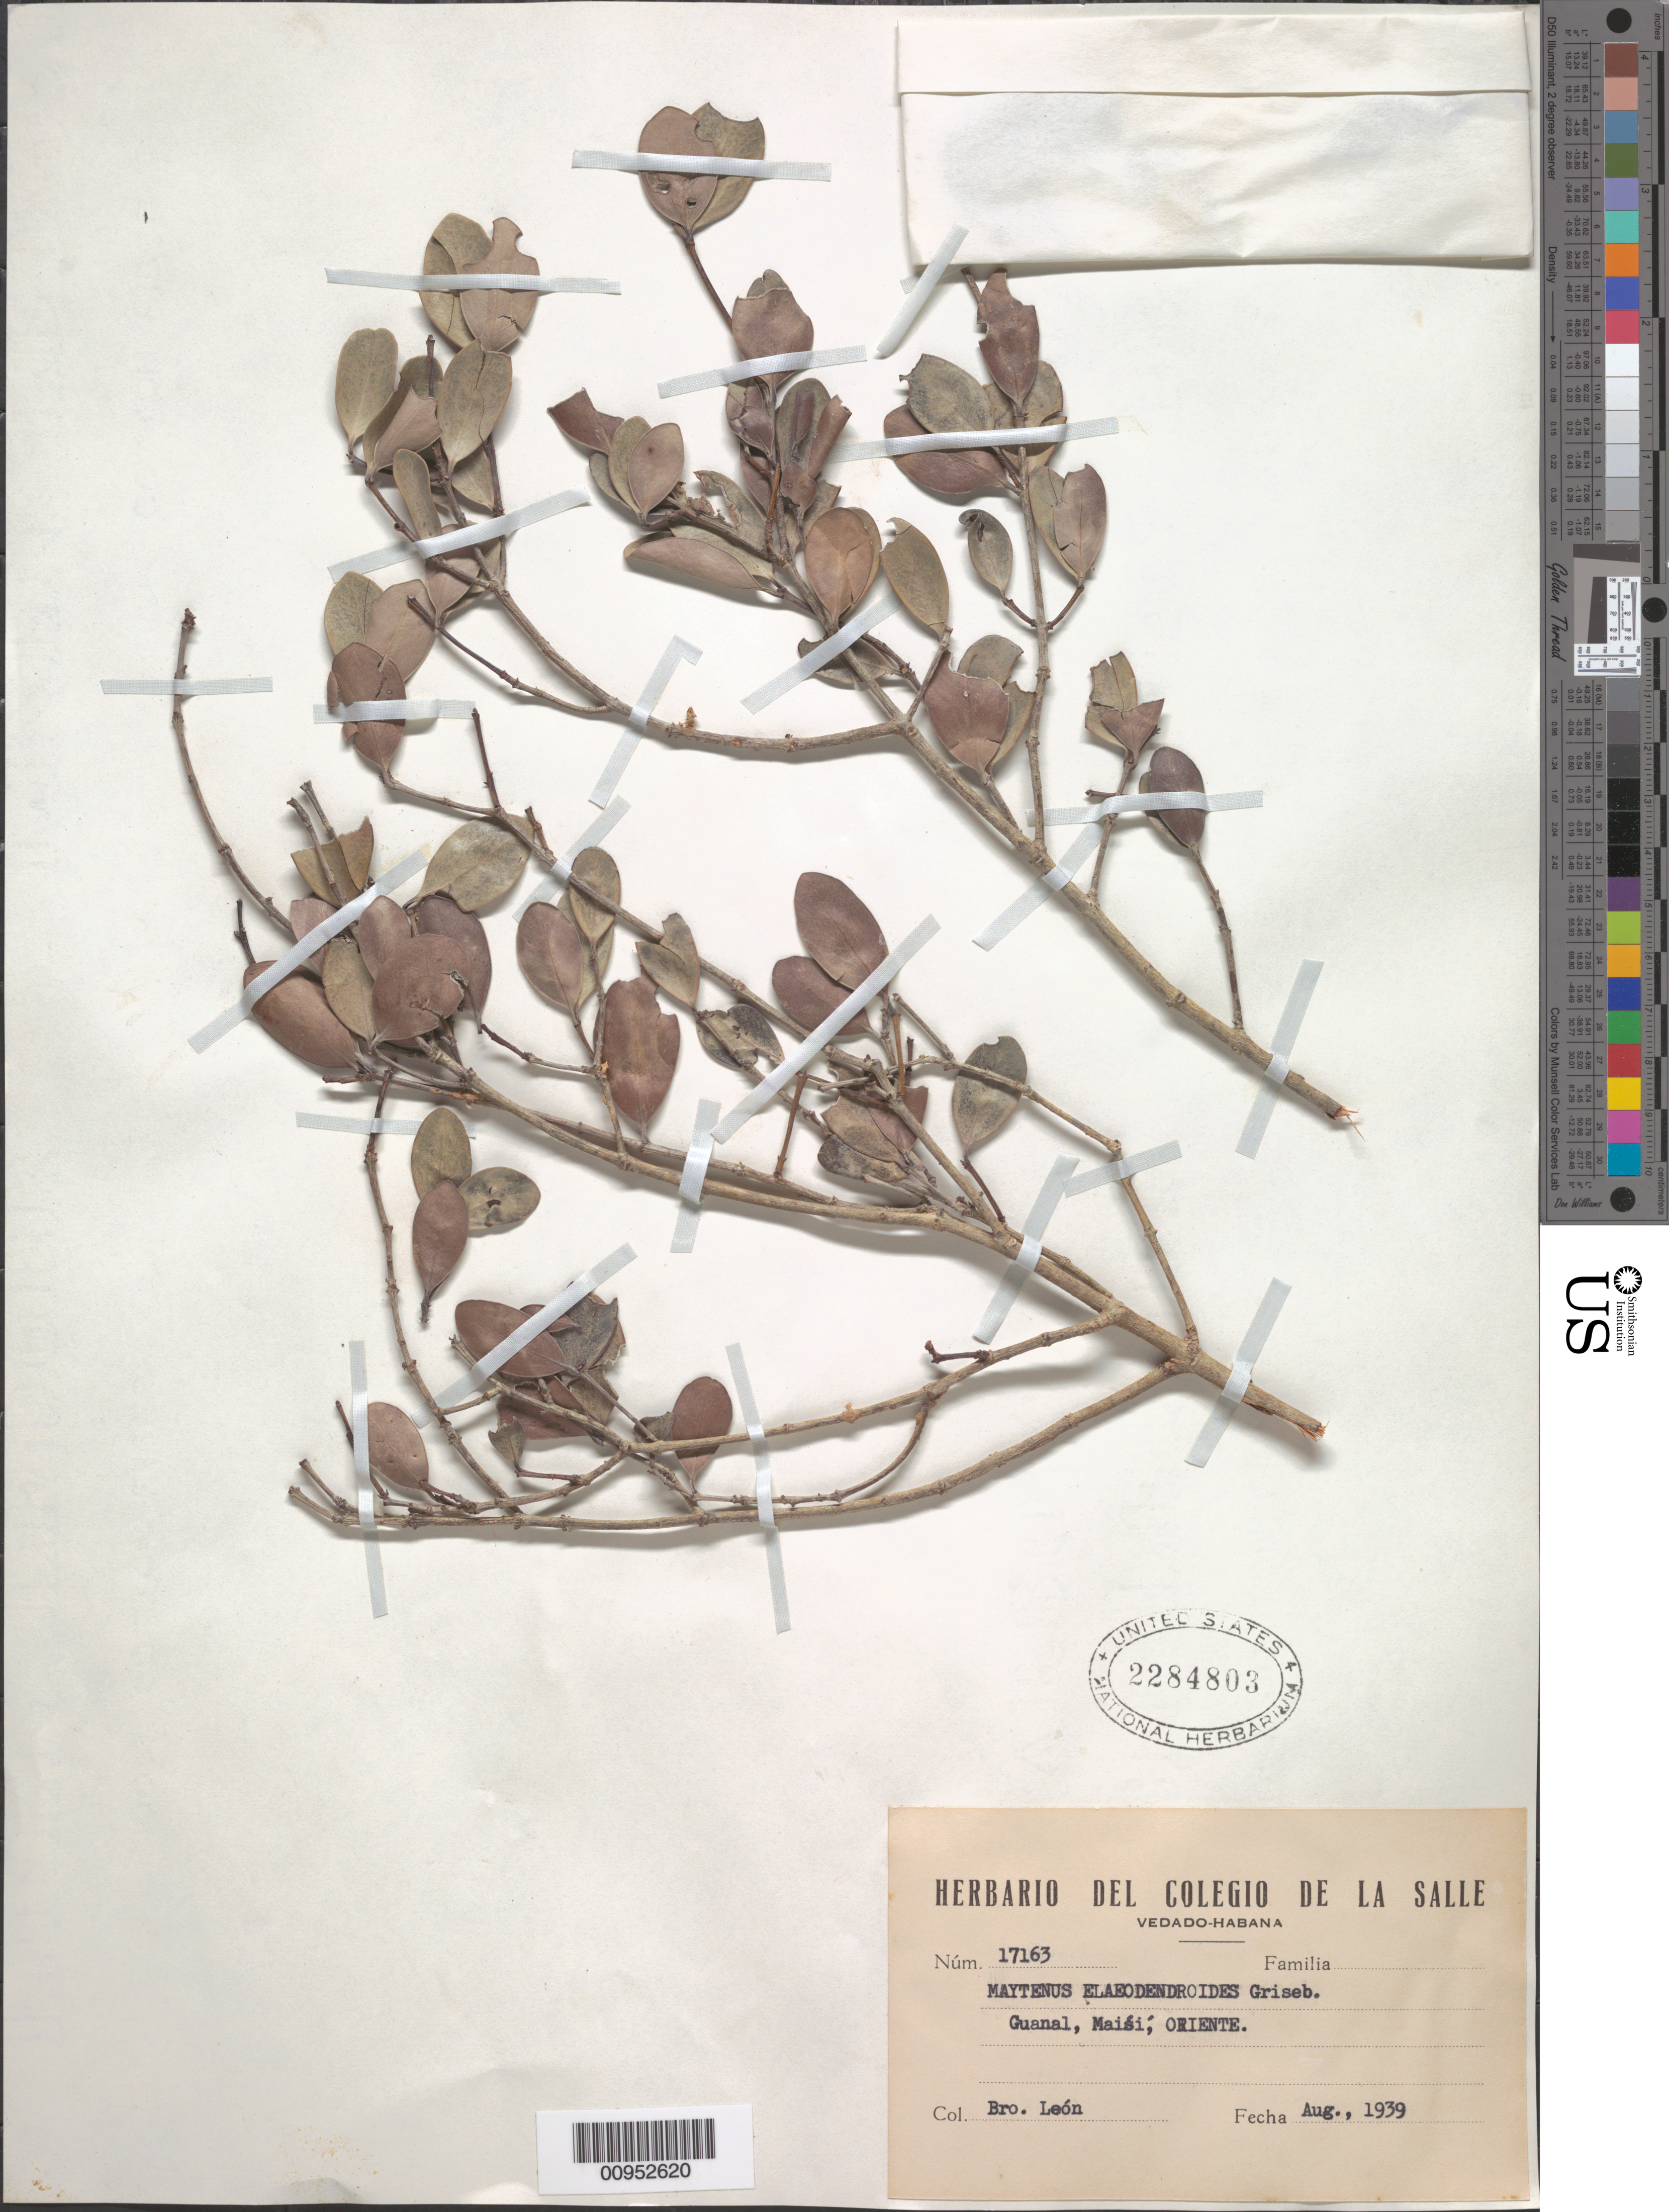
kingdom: Plantae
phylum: Tracheophyta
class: Magnoliopsida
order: Celastrales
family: Celastraceae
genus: Maytenus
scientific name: Maytenus elaeodendroides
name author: Griseb.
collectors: Bro. León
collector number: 17163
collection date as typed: Aug 1939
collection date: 1939-08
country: Cuba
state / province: Oriente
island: Cuba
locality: Guanal, Maisi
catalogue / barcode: US 2284803